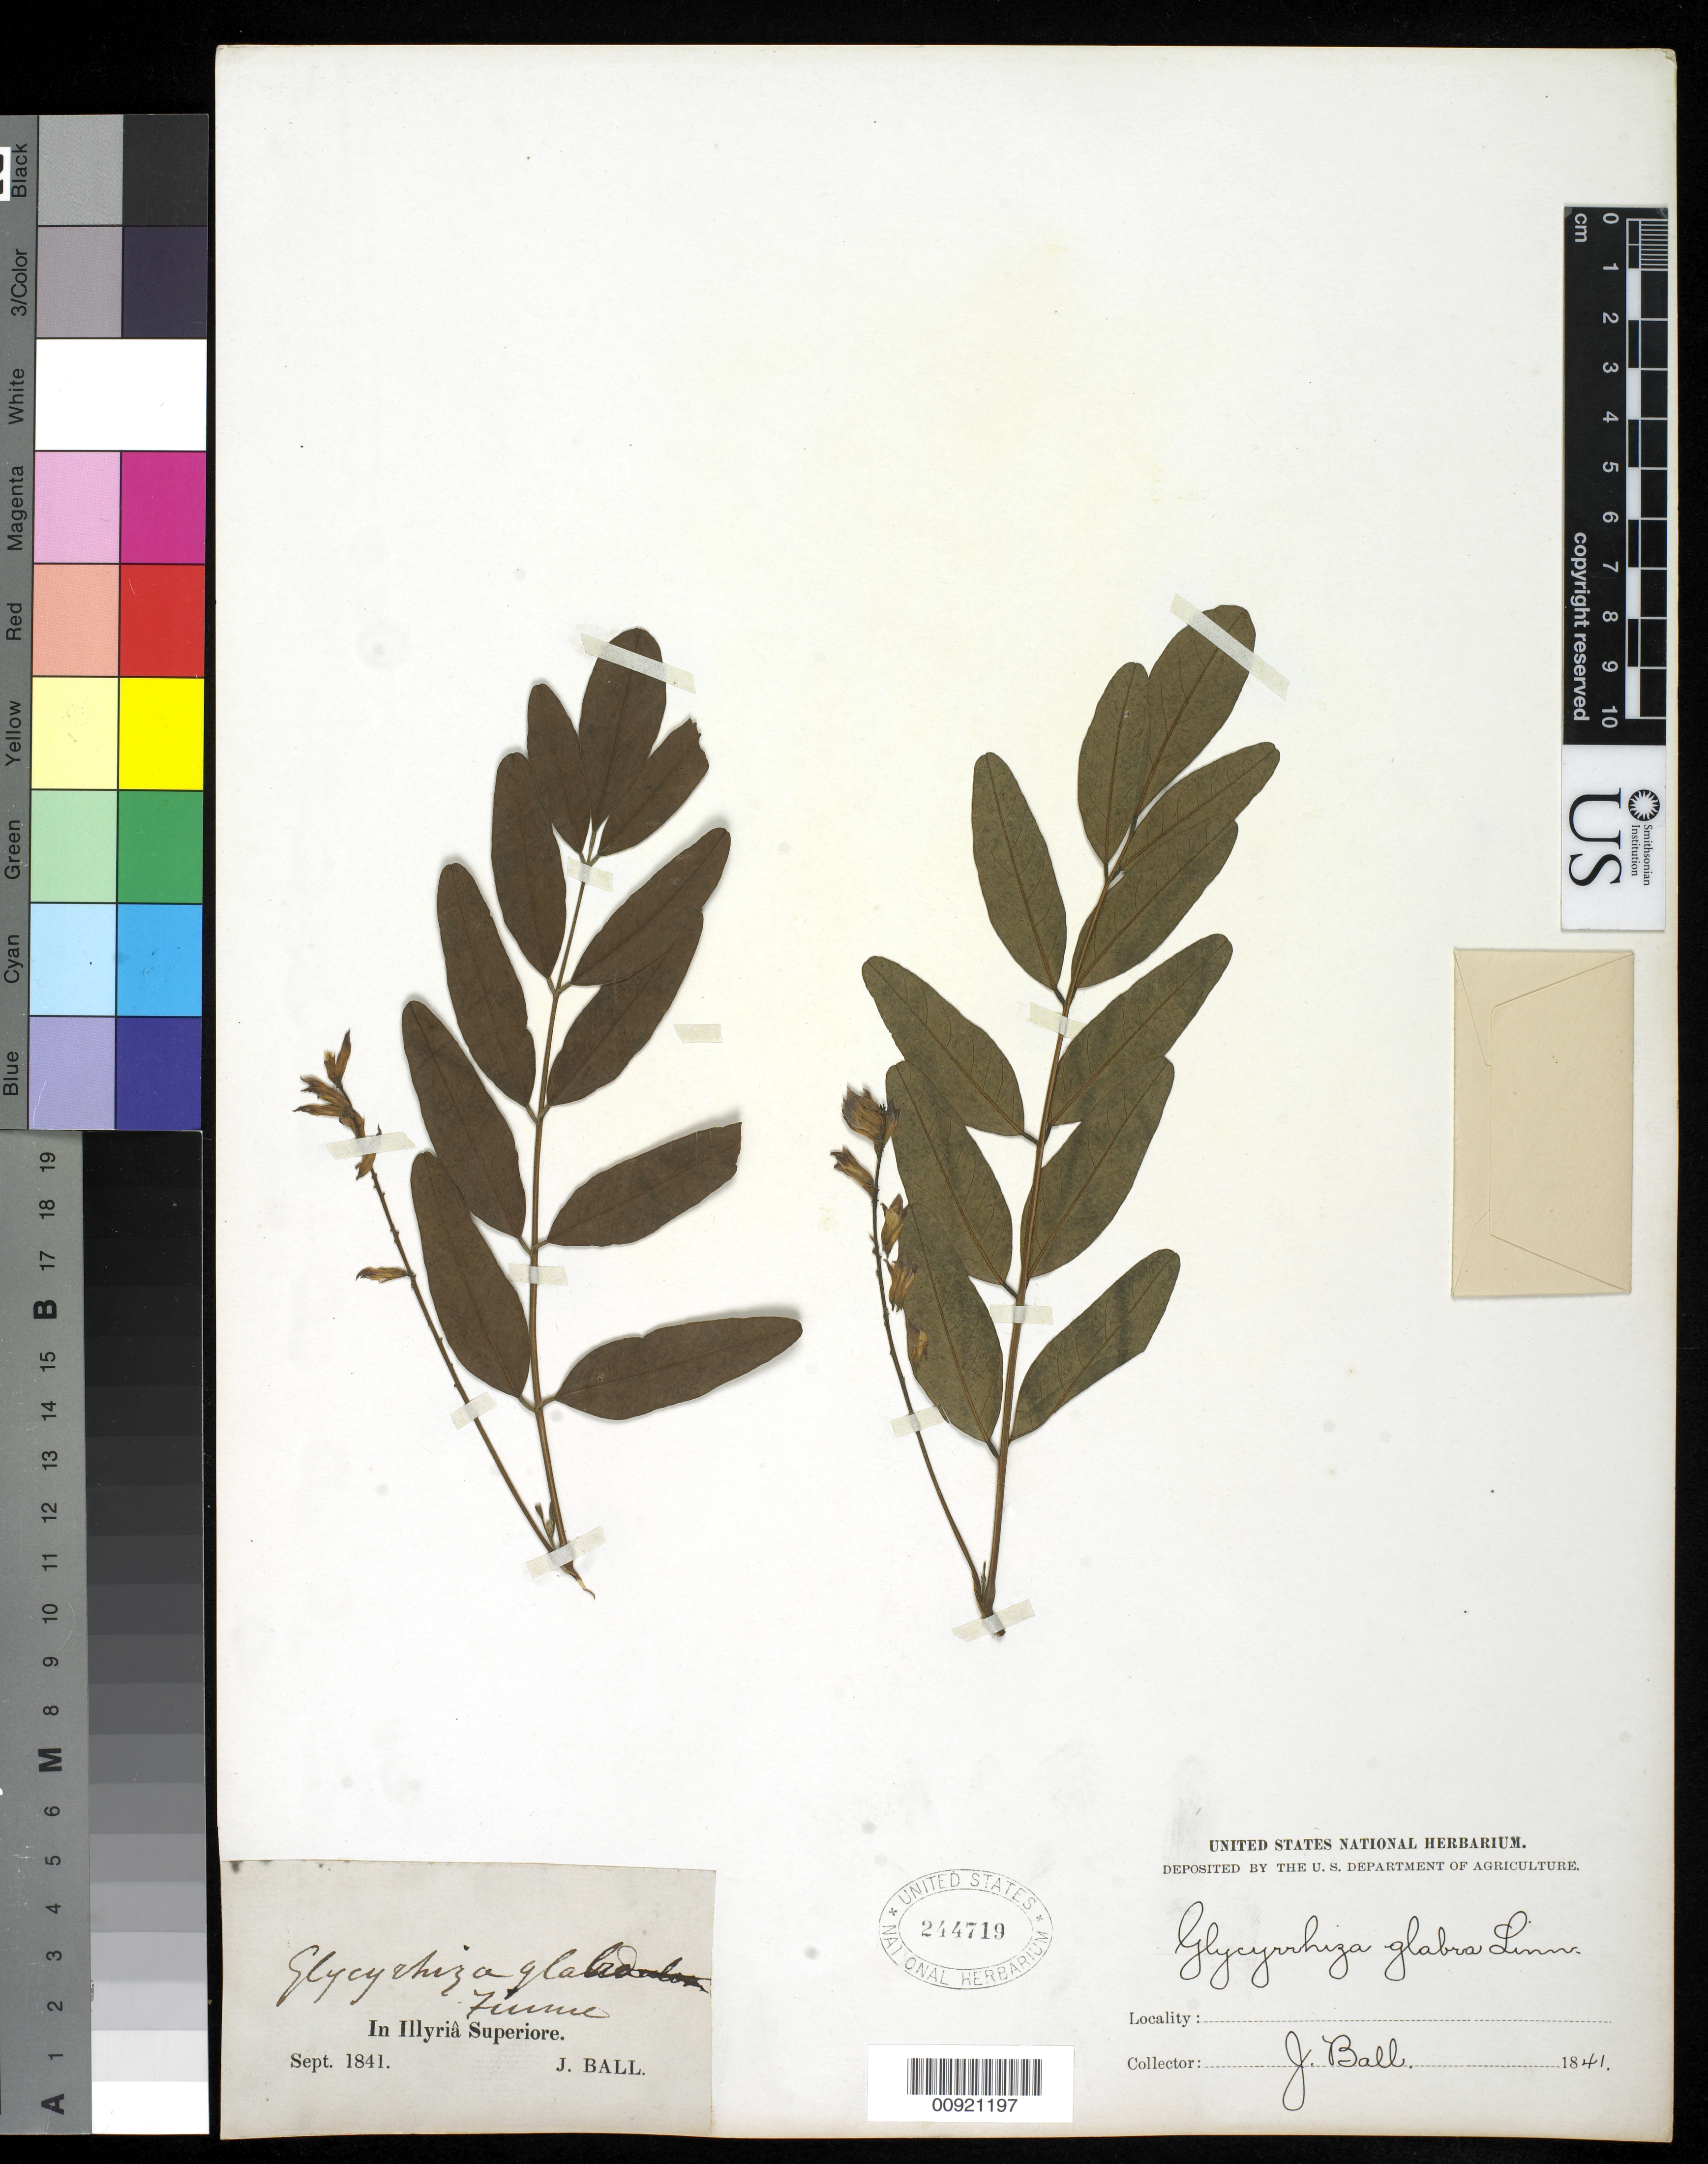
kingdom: Plantae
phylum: Tracheophyta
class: Magnoliopsida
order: Fabales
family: Fabaceae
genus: Glycyrrhiza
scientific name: Glycyrrhiza glabra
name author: L.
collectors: J. Ball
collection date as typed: Sep 1841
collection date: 1841-09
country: Slovenia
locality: In Illyria Superiore. [Montenegro? most of the former Kingdom of Illyria is now part of Slovenia]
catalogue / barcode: US 244719